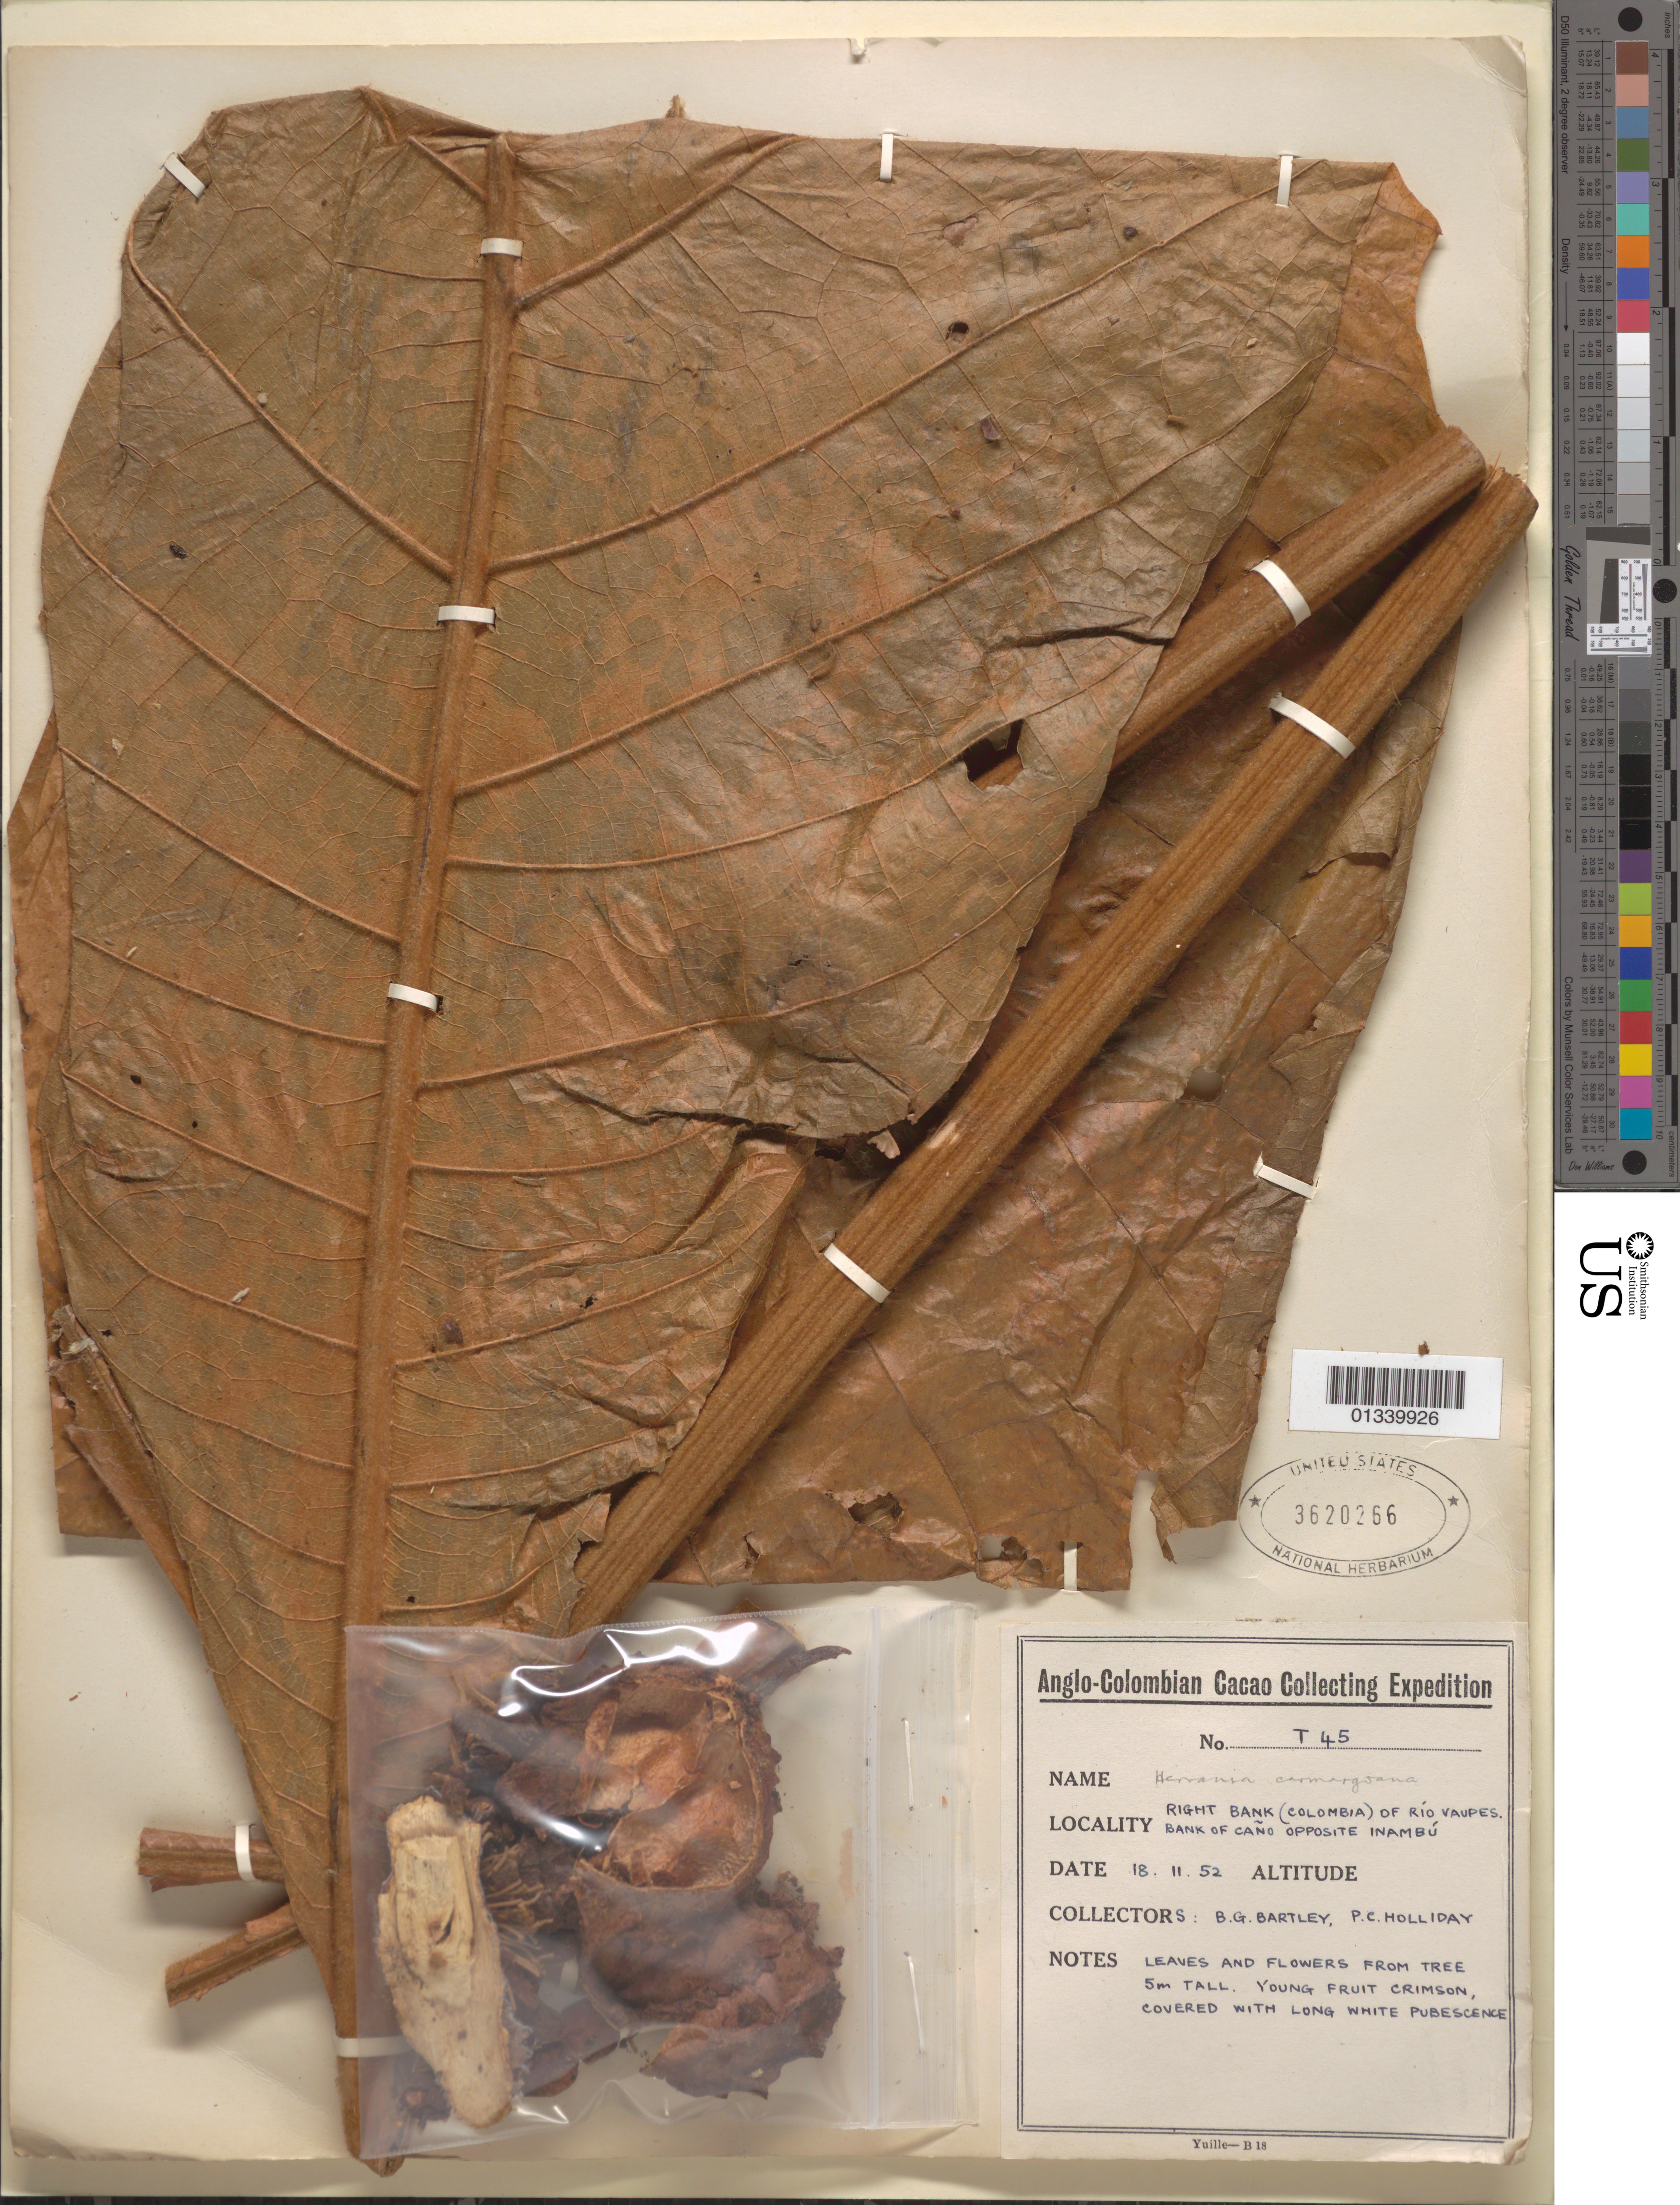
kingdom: Plantae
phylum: Tracheophyta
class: Magnoliopsida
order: Malvales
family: Malvaceae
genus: Theobroma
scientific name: Theobroma atrorubens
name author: (Huber) Ducke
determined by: Dorr, Laurence J., Curator (BOT), Smithsonian Institution - National Museum of Natural History (UNITED STATES)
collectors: B. Bartley & P. C. Holliday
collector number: T-45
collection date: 1952-11-18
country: Colombia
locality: Right bank of Rio Vaupes. Bank of Cano opposite Inambu.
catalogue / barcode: US 3620266